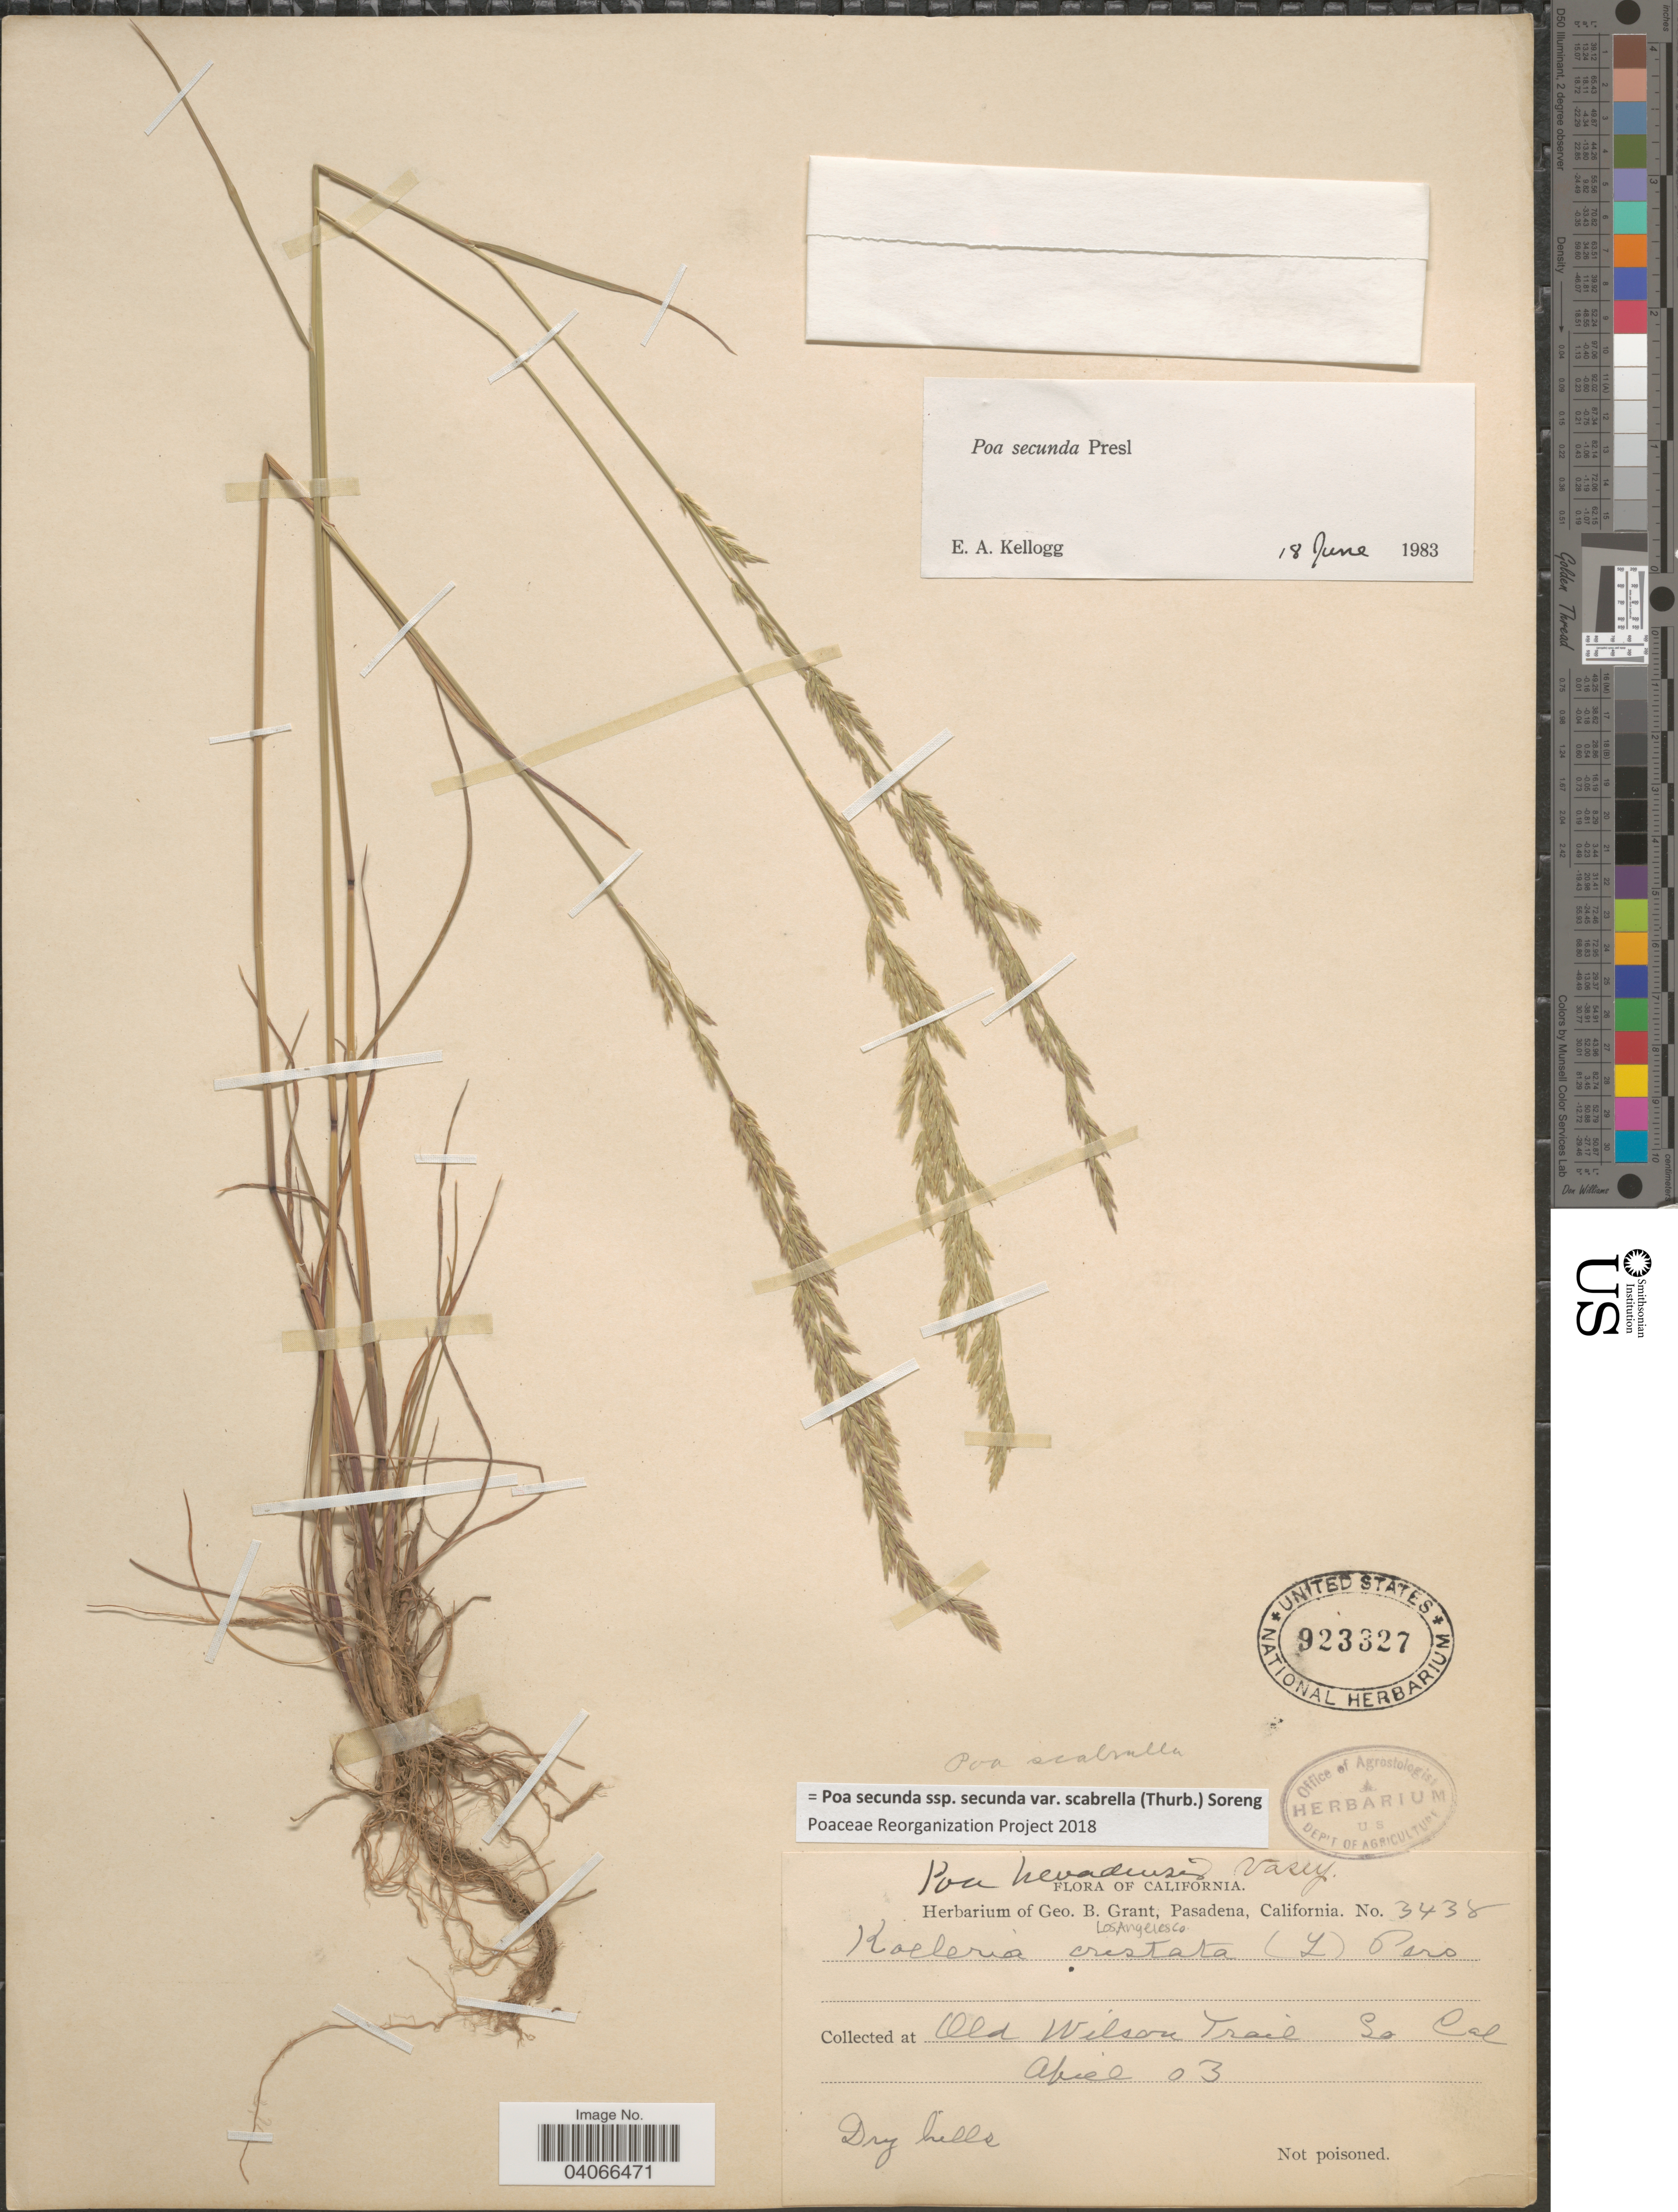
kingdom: Plantae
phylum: Tracheophyta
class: Liliopsida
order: Poales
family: Poaceae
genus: Poa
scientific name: Poa secunda subsp. secunda var. scabrella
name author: (Thurb.) Soreng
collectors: ex herb. Geo. B. Grant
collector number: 3438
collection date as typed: Transcribed d/m/y: /4/3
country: United States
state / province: California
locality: Old Wilson Trail. So Cal.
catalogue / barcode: US 923327